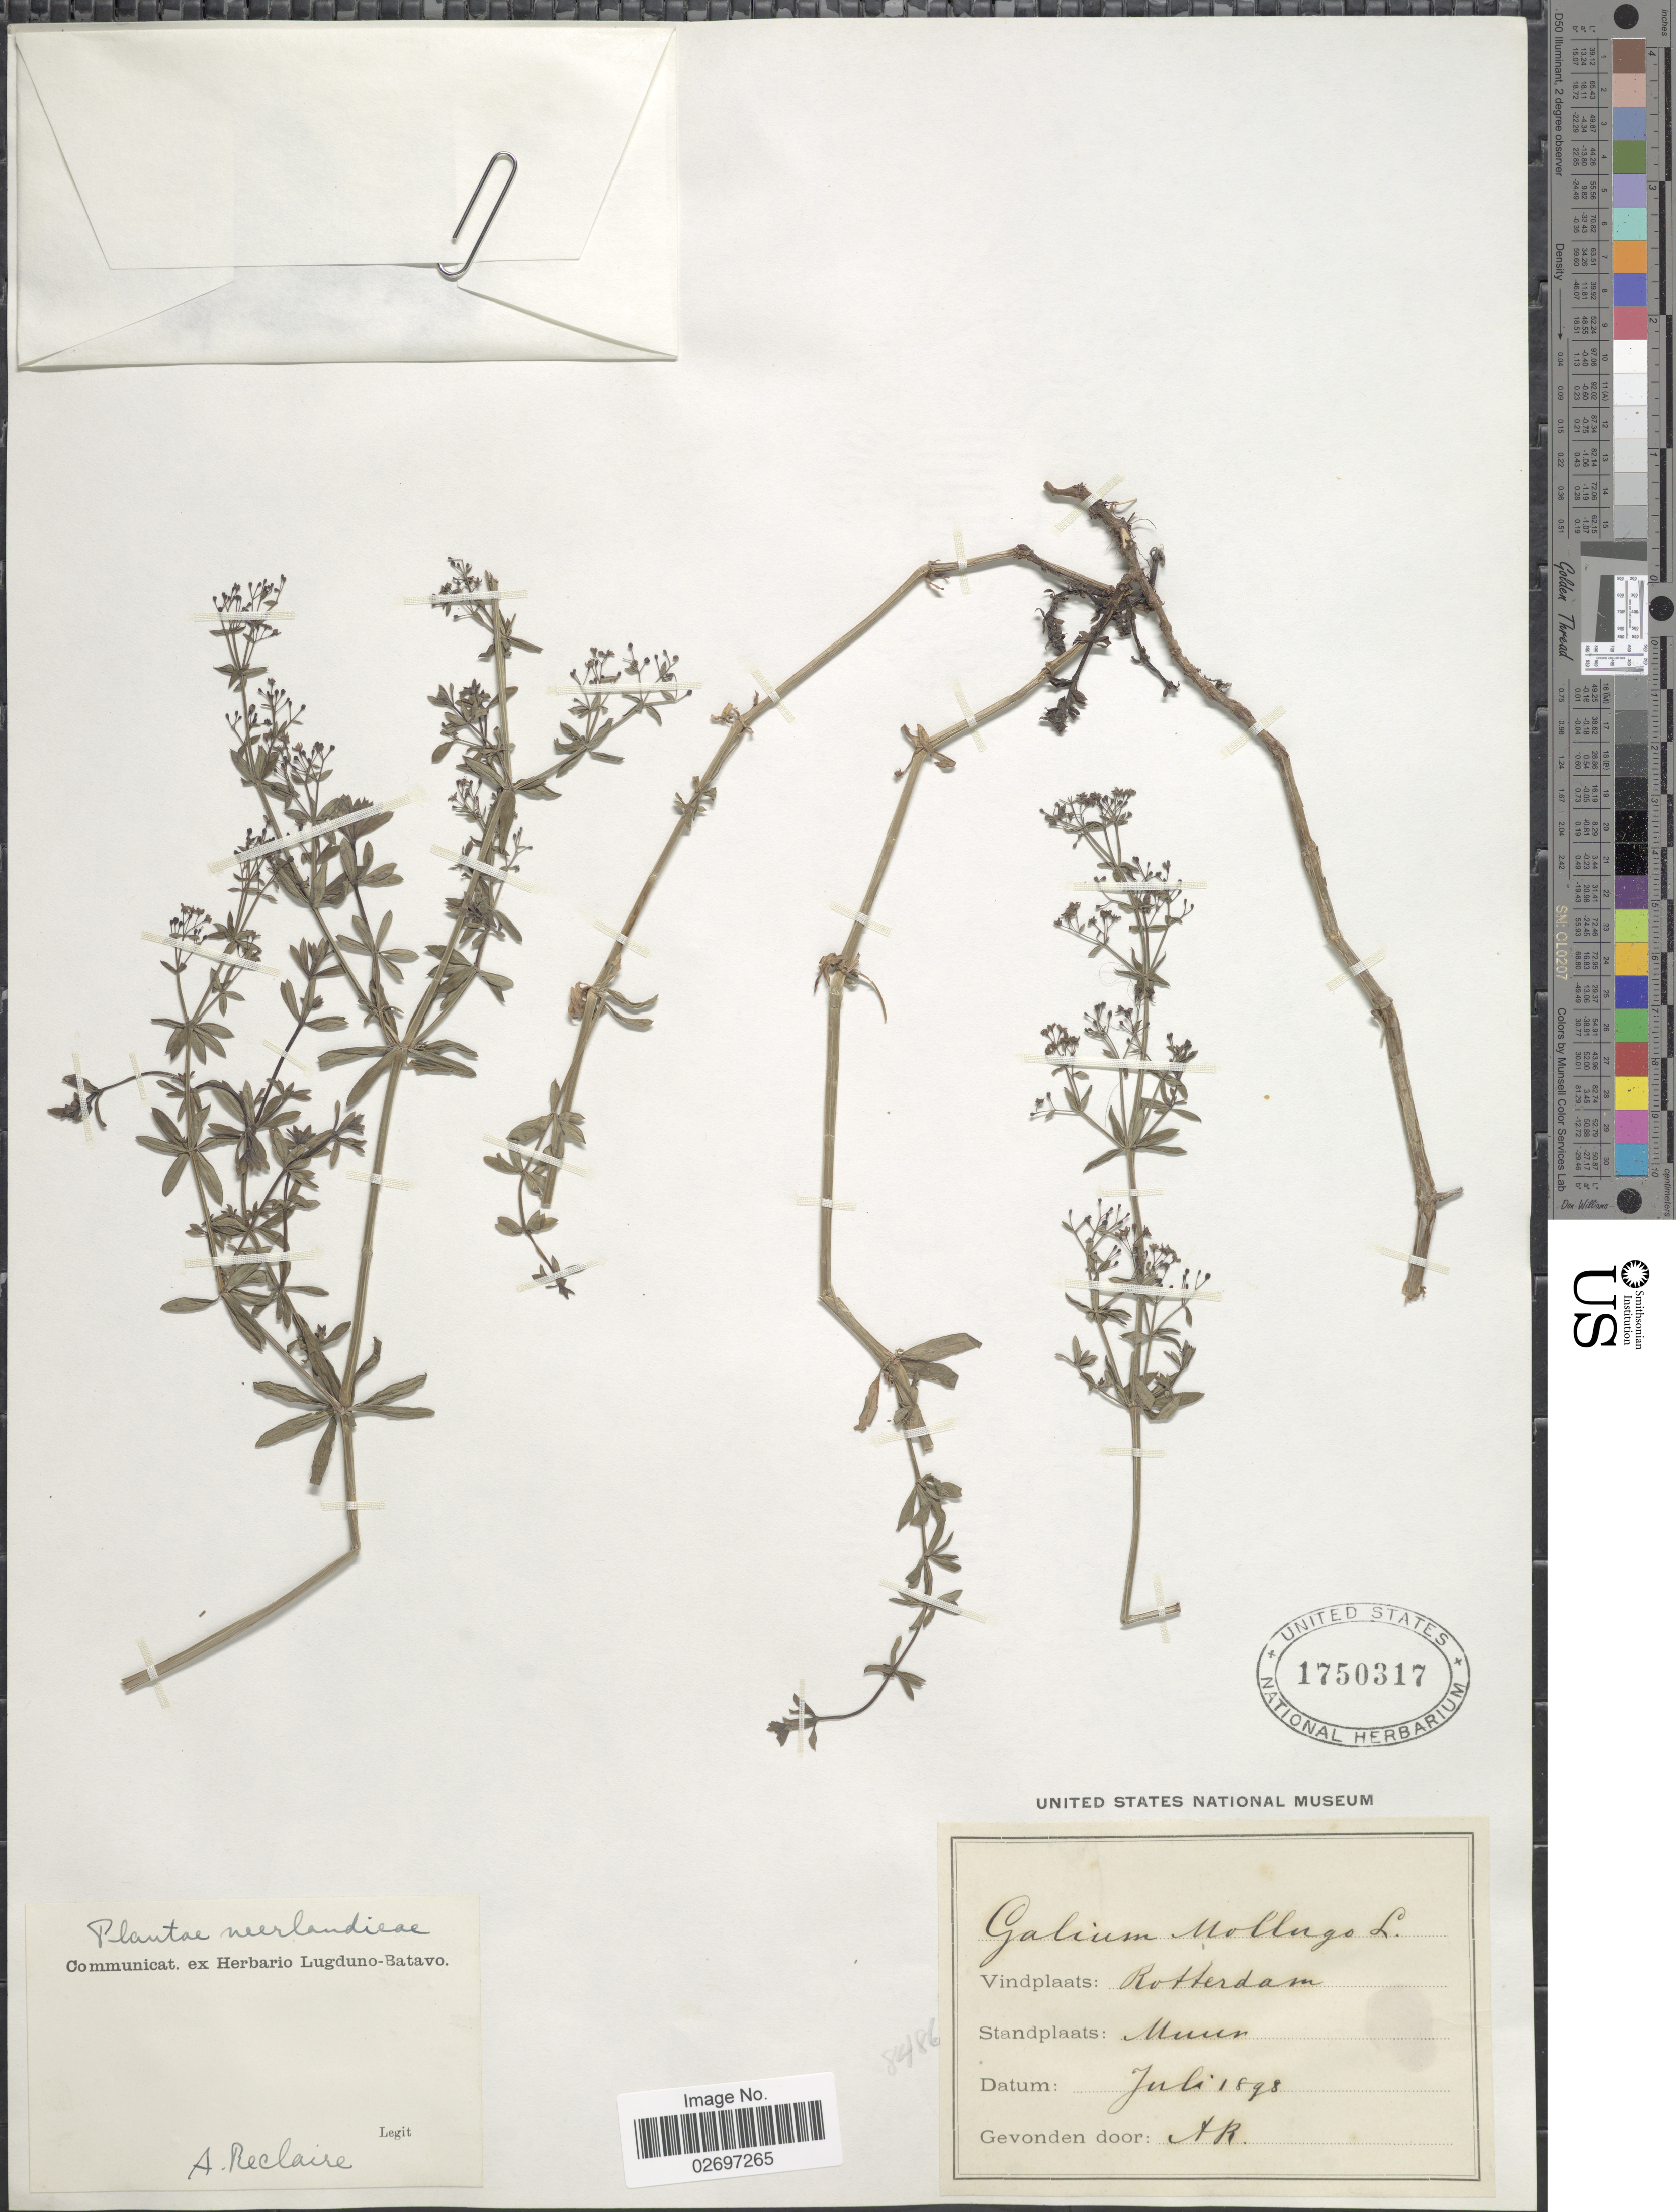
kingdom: Plantae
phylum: Tracheophyta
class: Magnoliopsida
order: Gentianales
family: Rubiaceae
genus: Galium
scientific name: Galium mollugo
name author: L.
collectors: A. Reclaire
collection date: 1898-07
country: Netherlands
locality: Rotterdam. Neerlandicae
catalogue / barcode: US 1750317